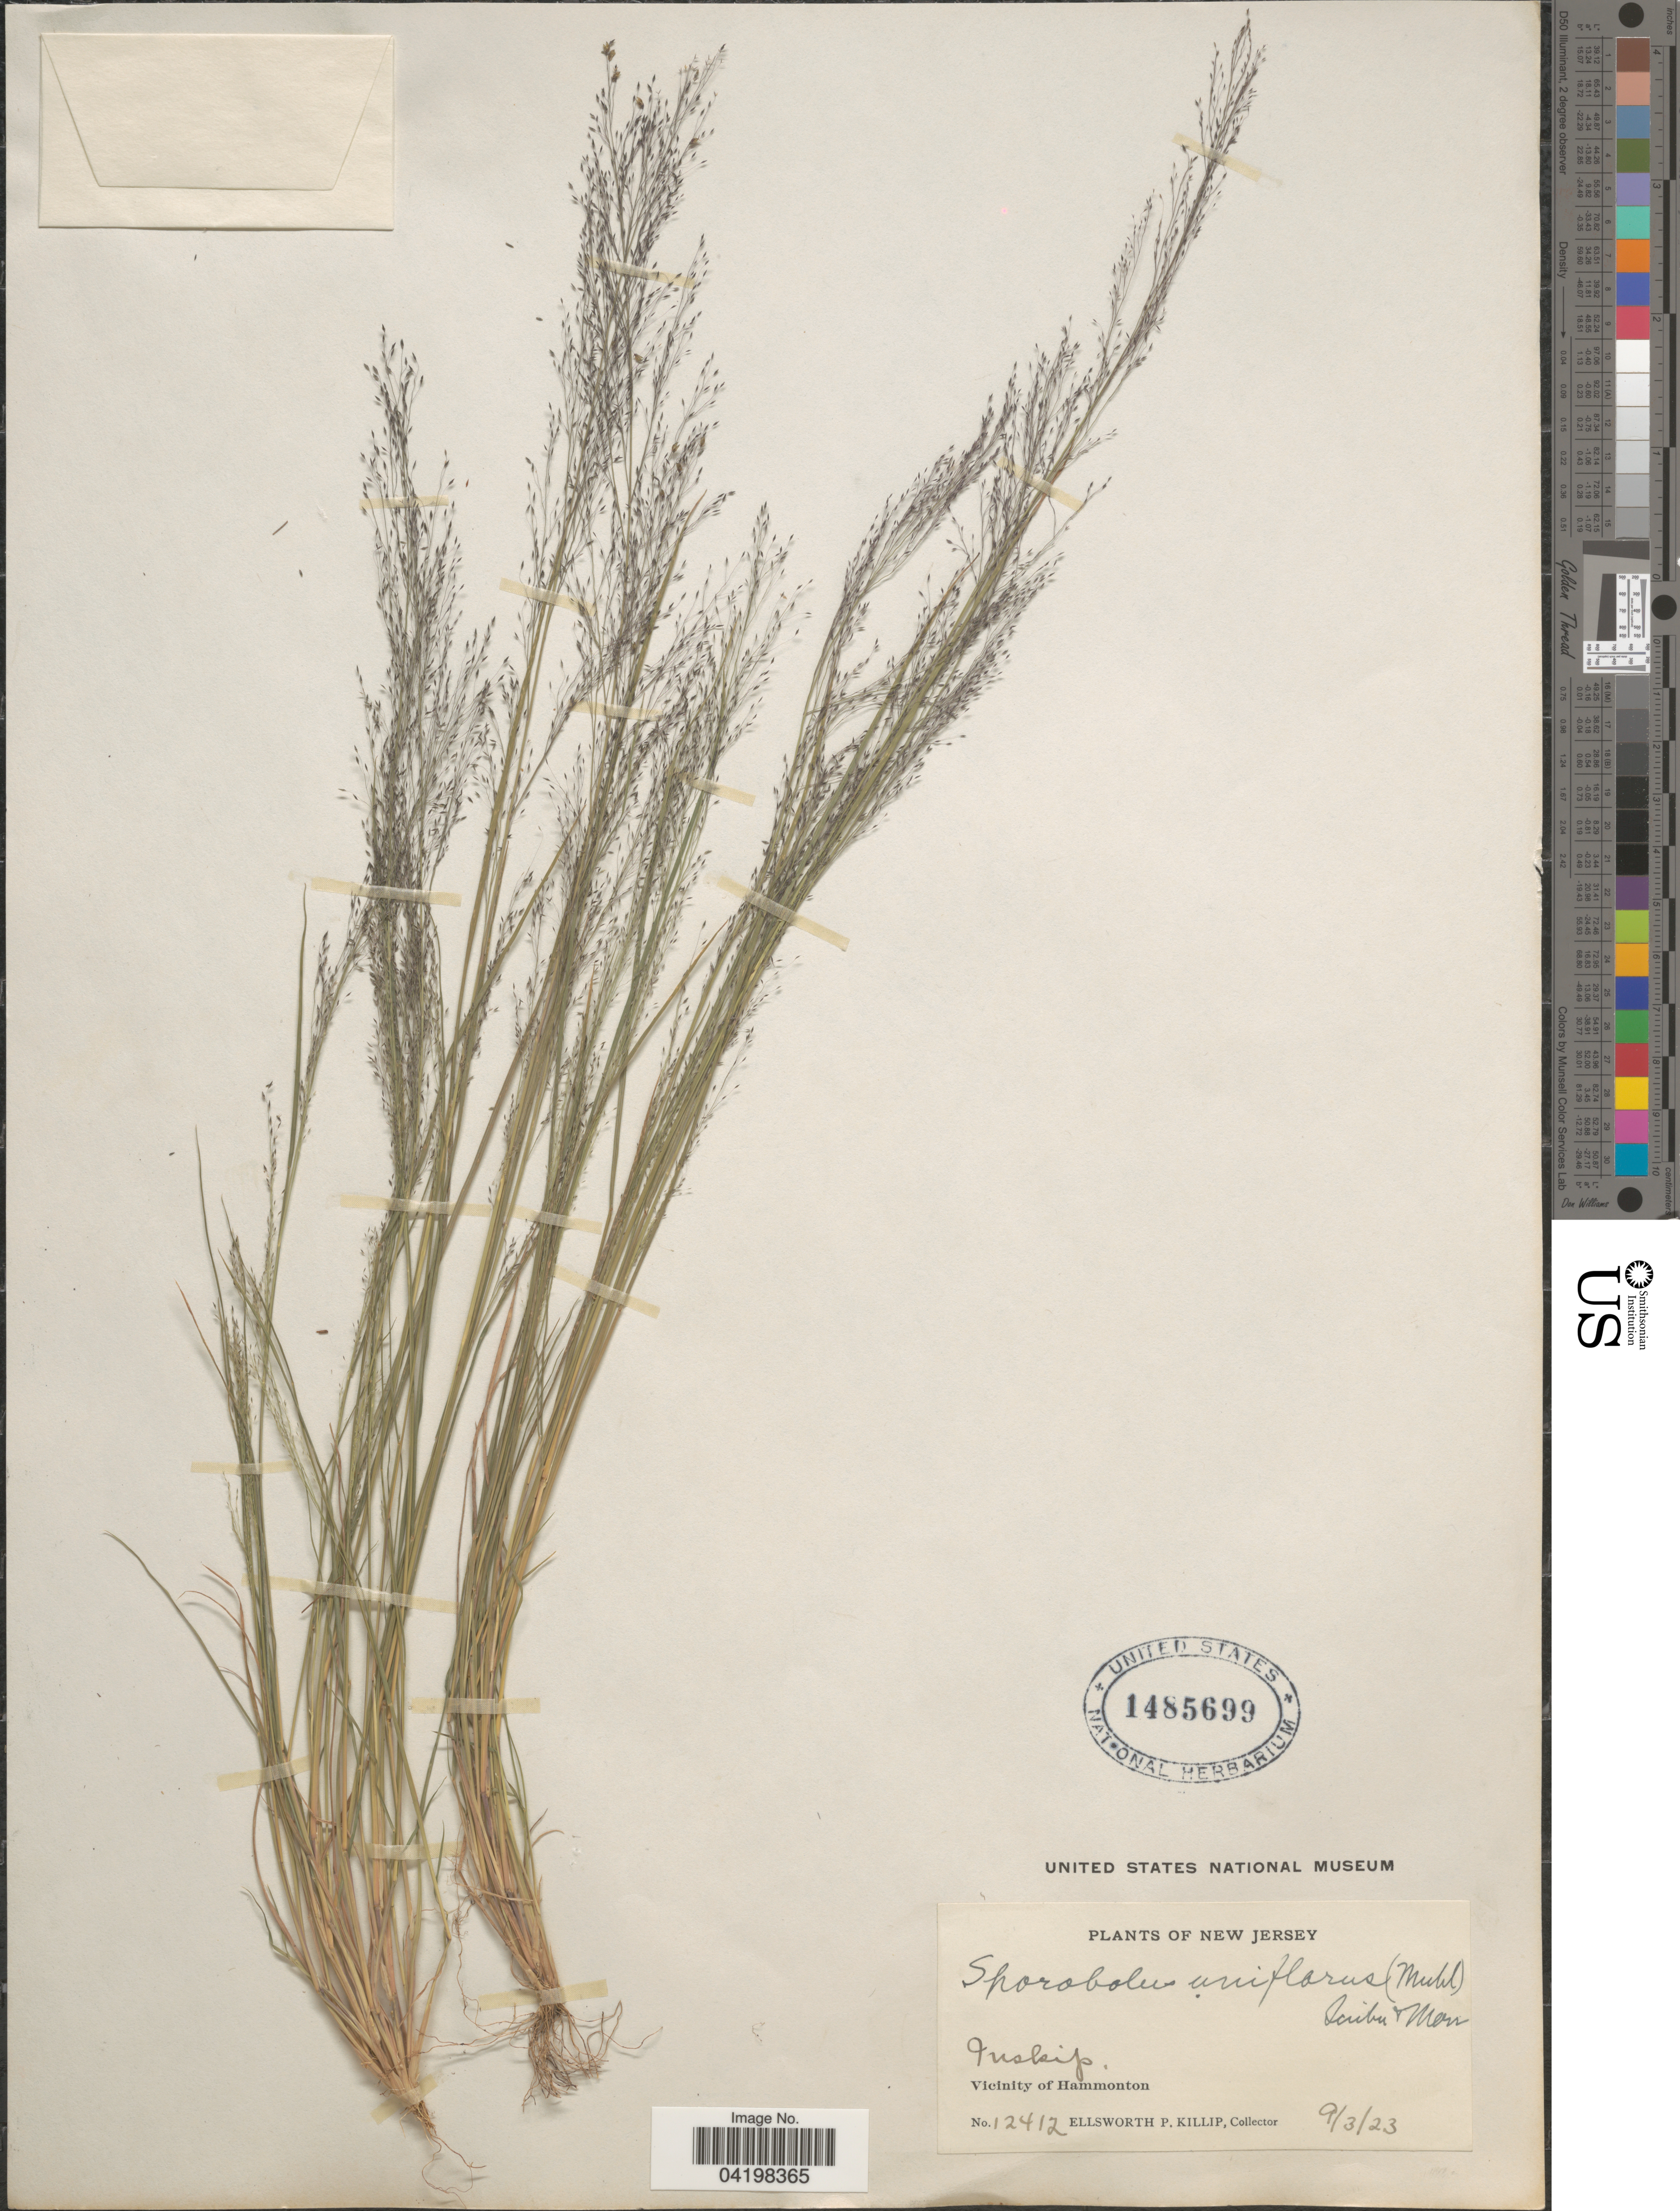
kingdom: Plantae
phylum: Tracheophyta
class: Liliopsida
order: Poales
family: Poaceae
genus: Muhlenbergia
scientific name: Muhlenbergia uniflora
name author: (Muhl.) Fernald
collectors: E. P. Killip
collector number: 12412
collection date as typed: Transcribed d/m/y: 3/9/23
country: United States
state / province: New Jersey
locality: Inskip. Vicinity of Hammonton.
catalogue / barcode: US 1485699